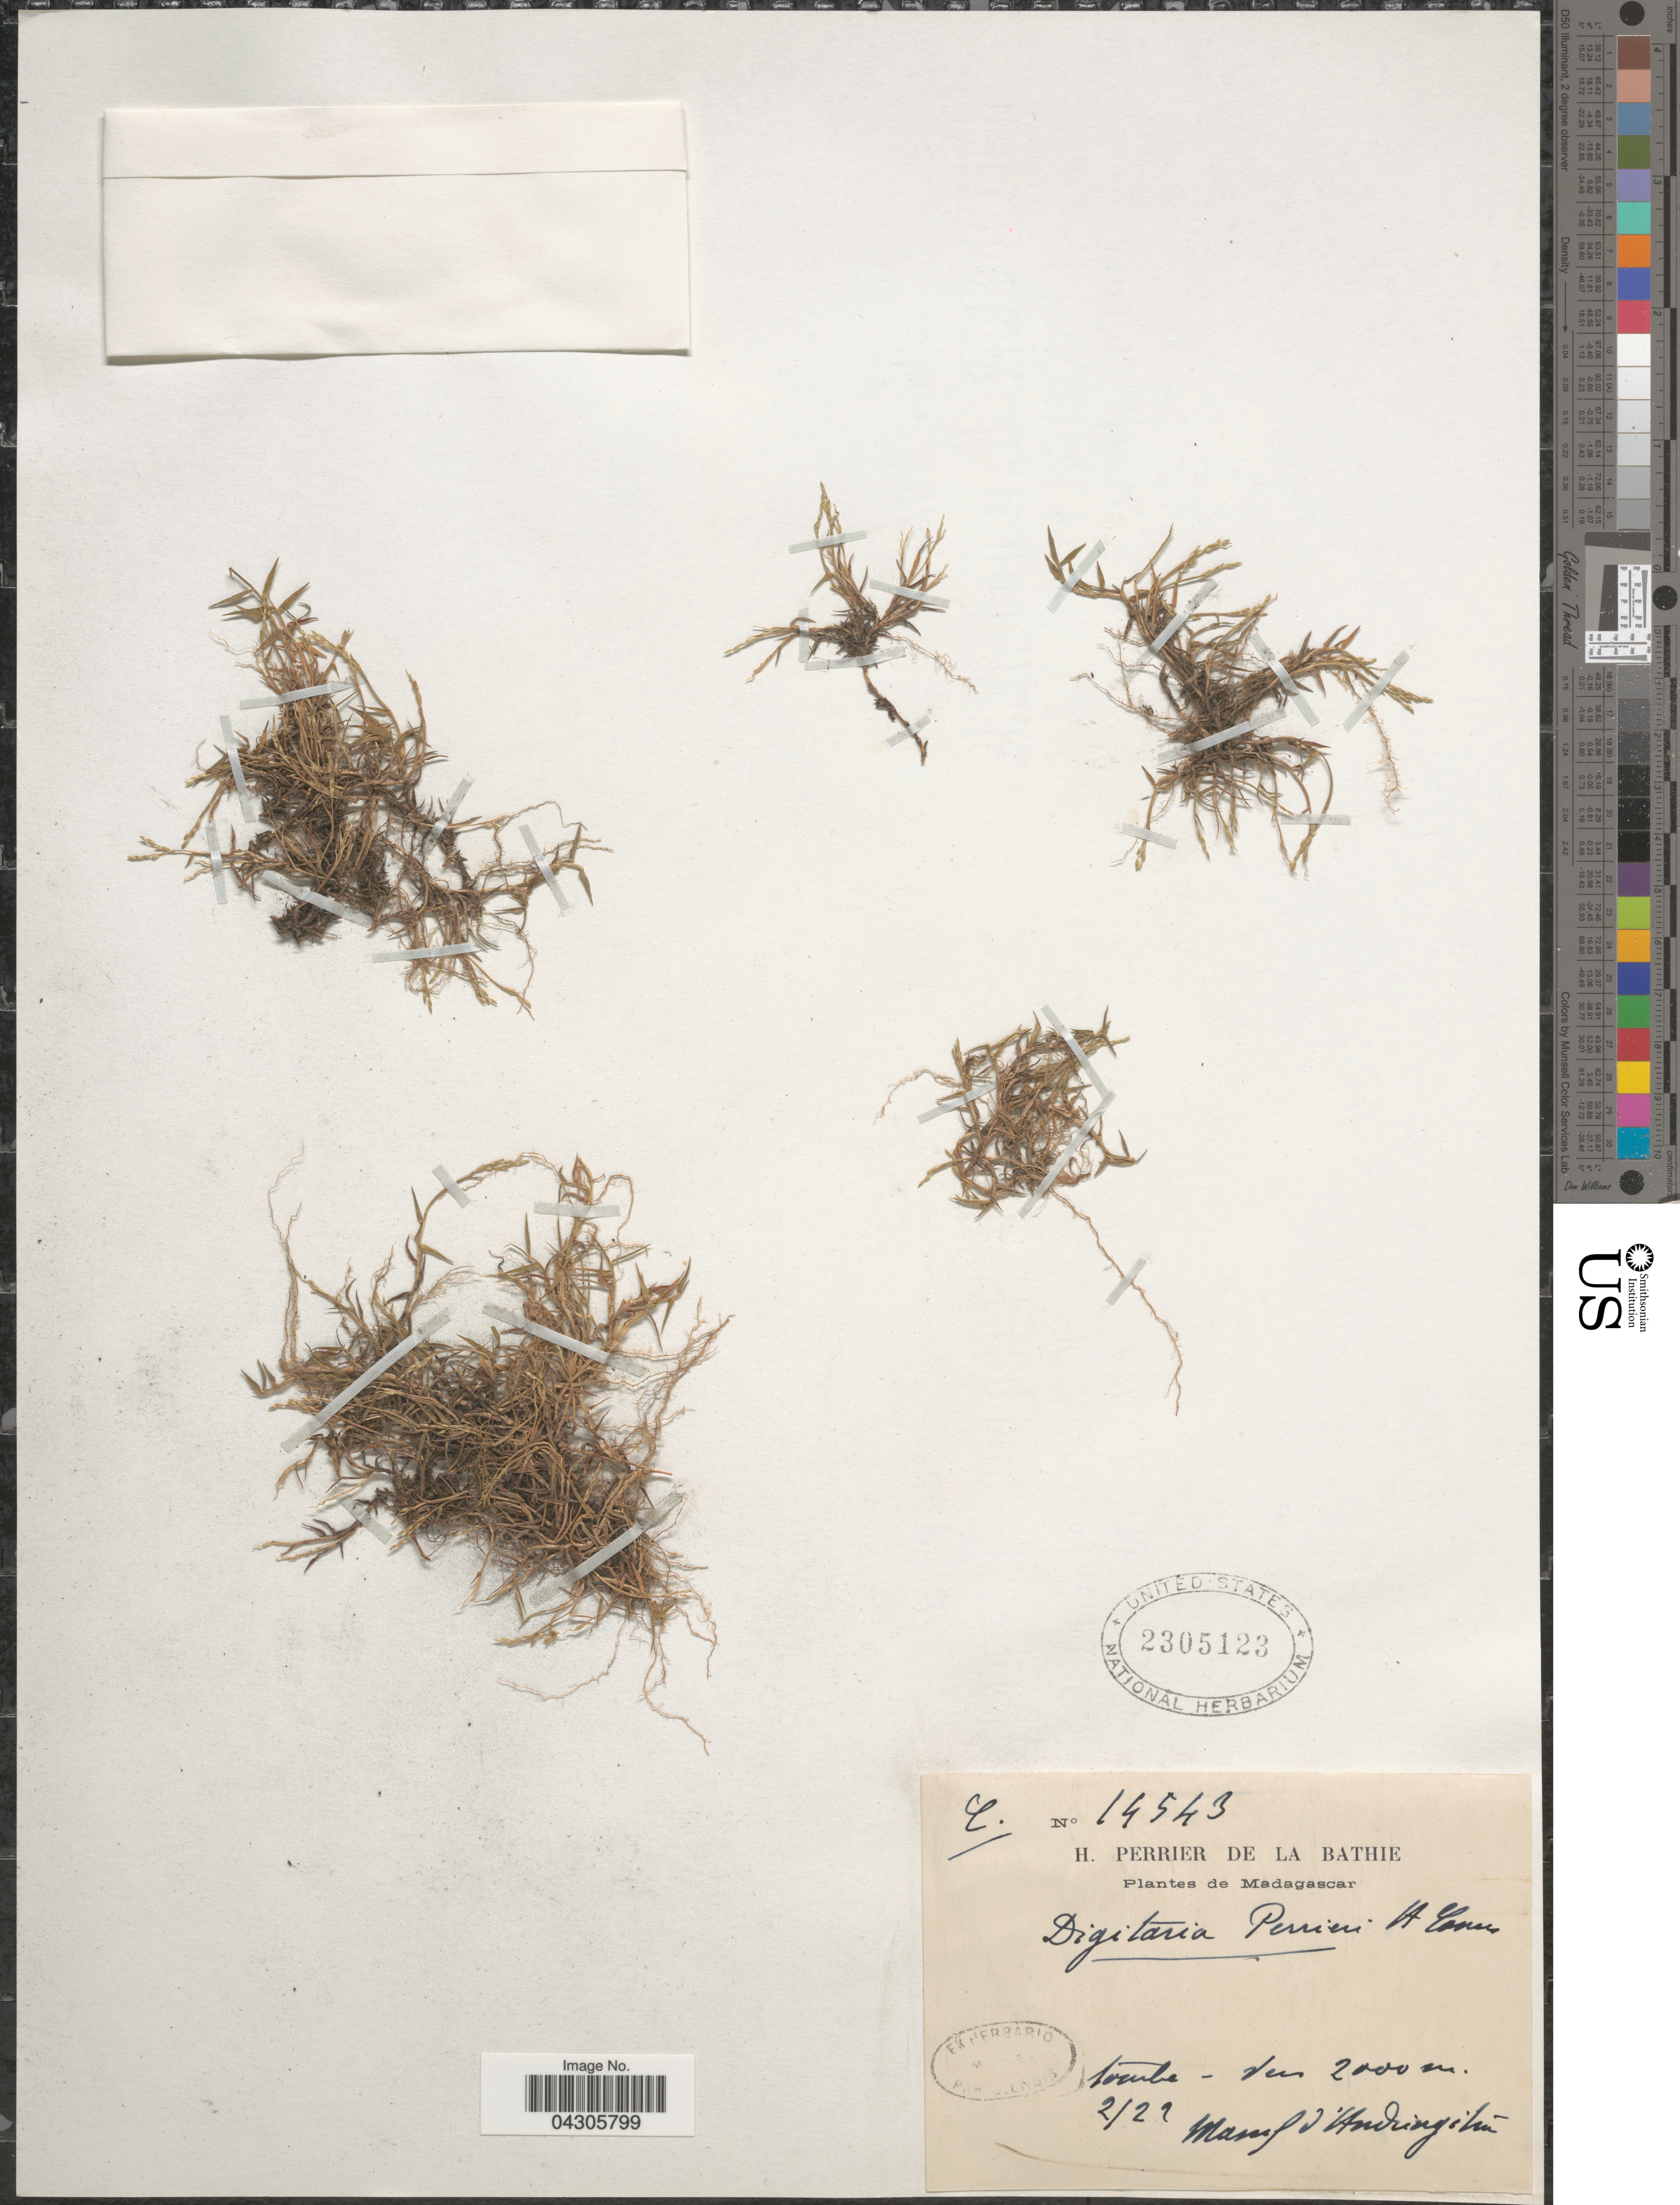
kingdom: Plantae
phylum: Tracheophyta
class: Liliopsida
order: Poales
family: Poaceae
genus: Digitaria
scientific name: Digitaria perrieri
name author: A. Camus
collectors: H. Perrier de la Bâthie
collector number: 14543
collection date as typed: Transcribed d/m/y: /2/22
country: Madagascar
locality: Massif d. Andringitra.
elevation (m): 2000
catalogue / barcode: US 2305123